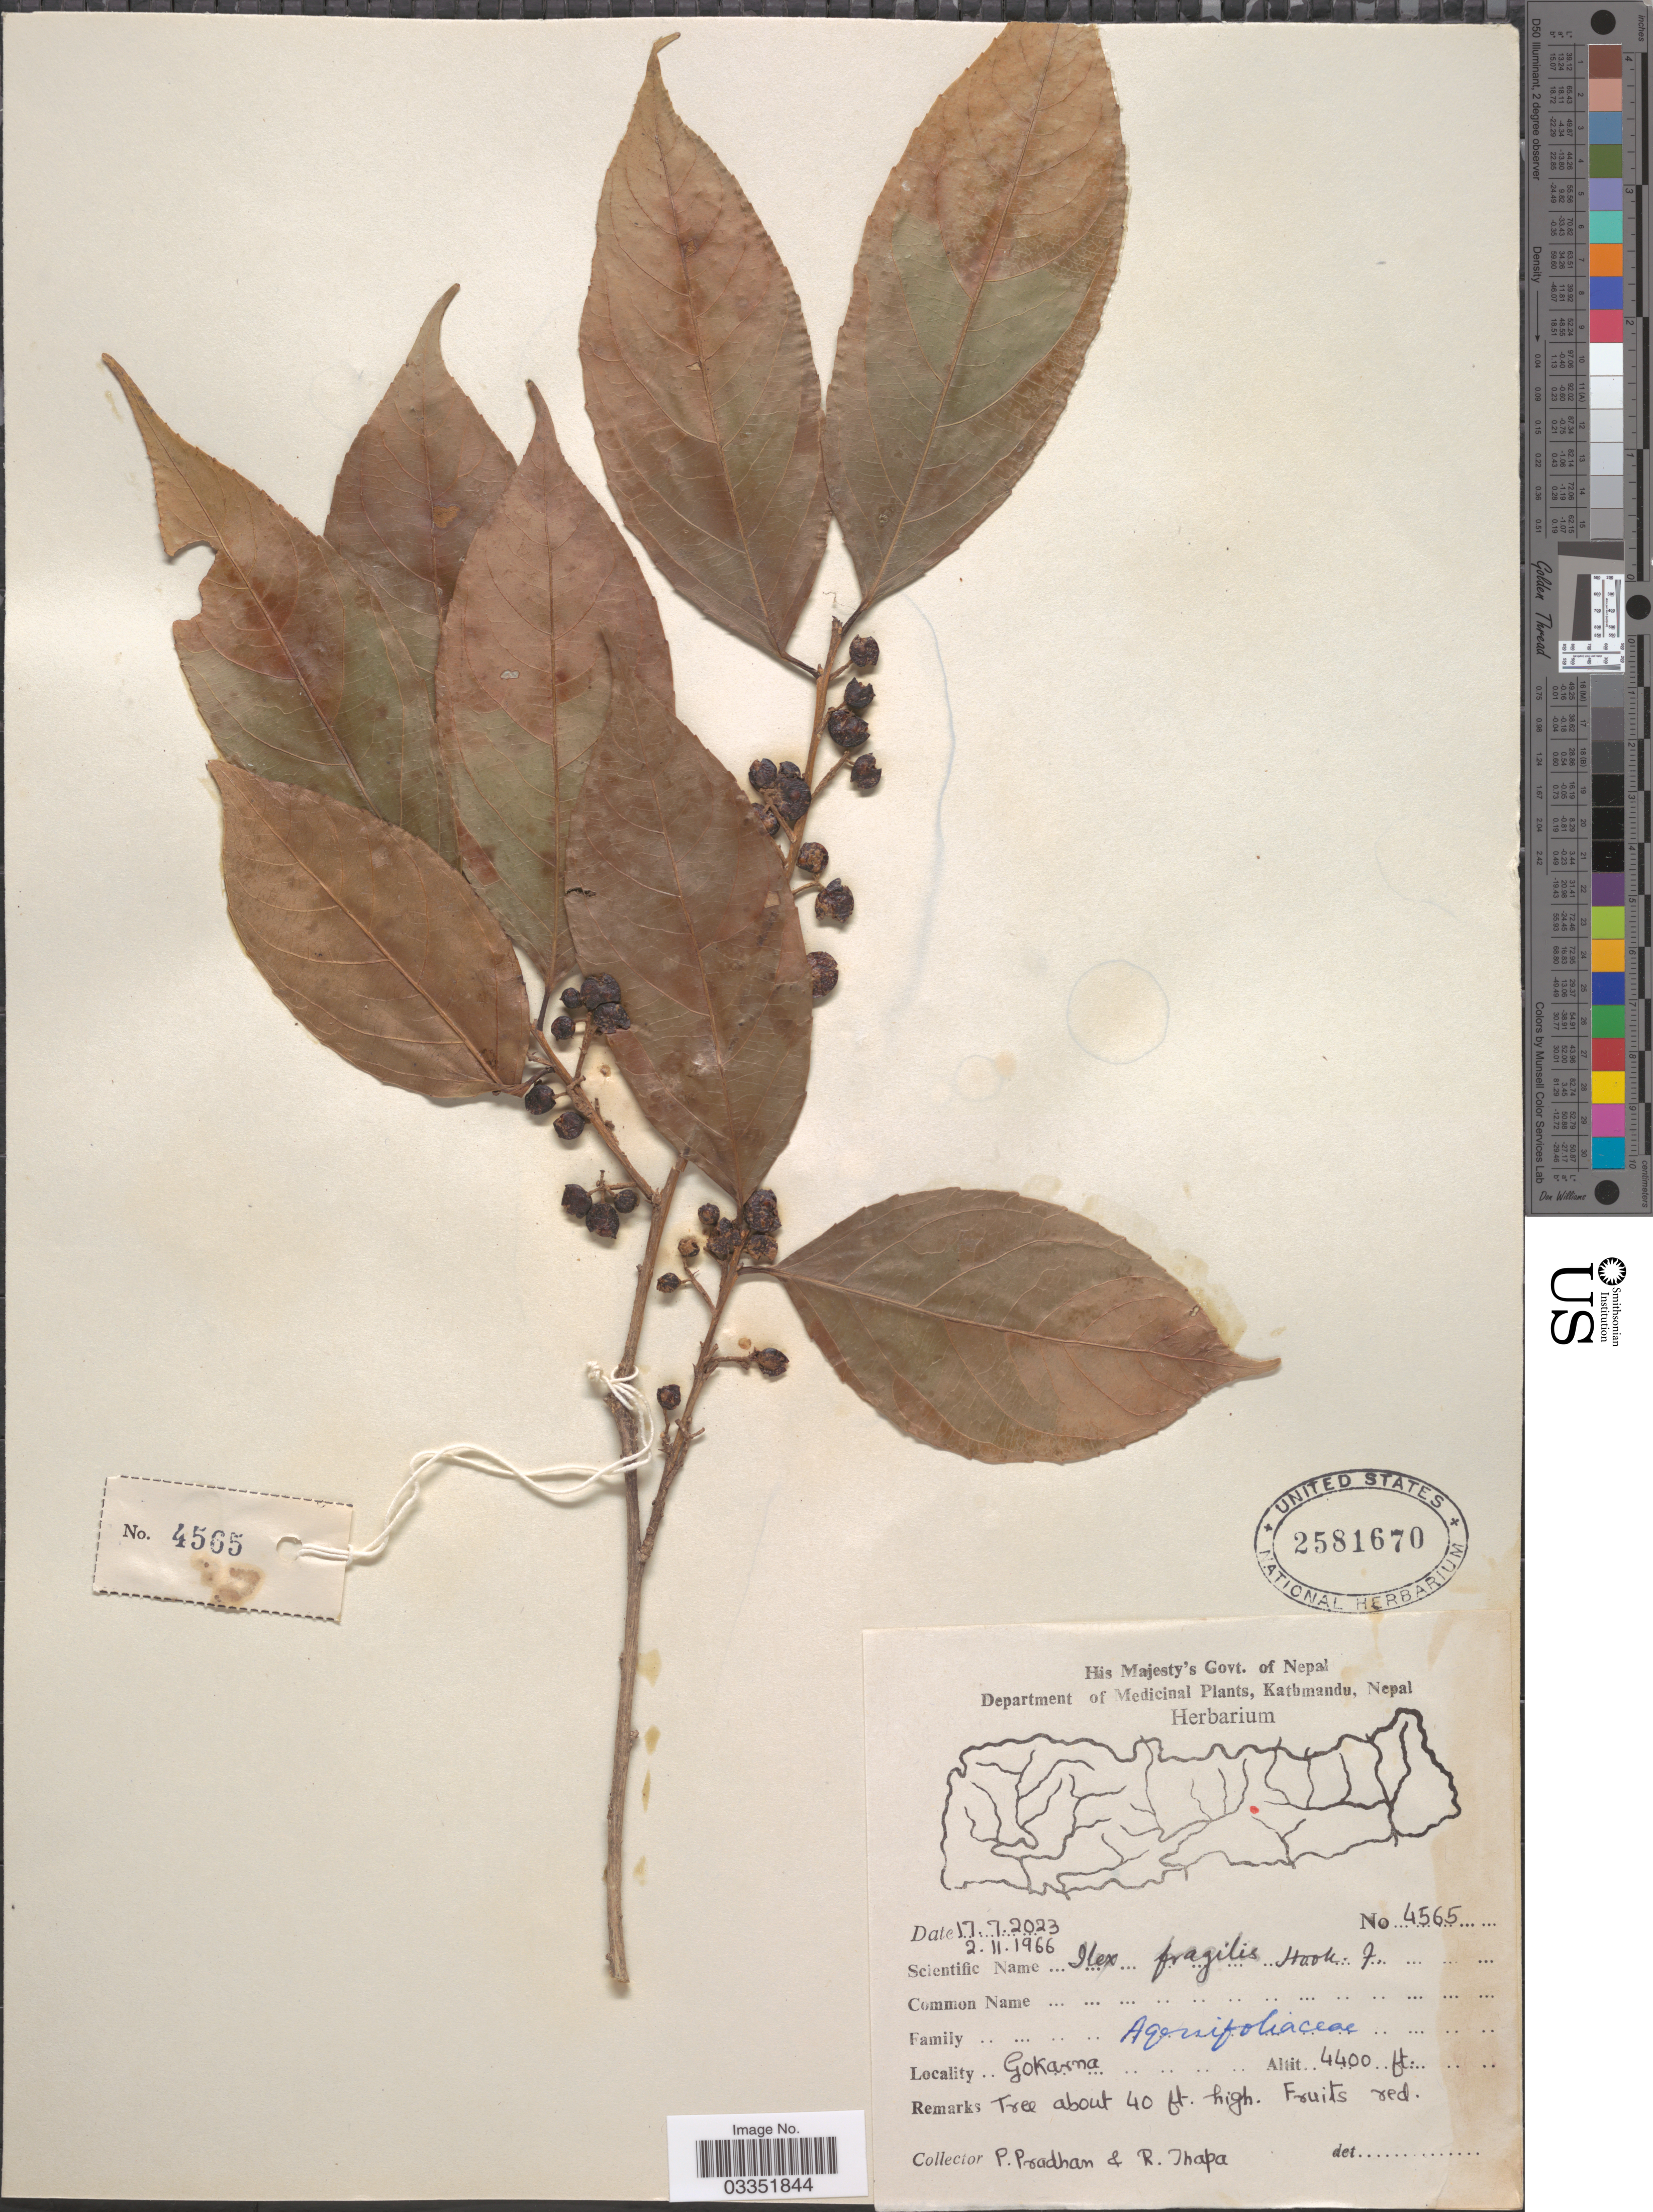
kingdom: Plantae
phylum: Tracheophyta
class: Magnoliopsida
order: Aquifoliales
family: Aquifoliaceae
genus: Ilex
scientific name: Ilex fragilis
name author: Hook. f.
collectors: P. Pradhan & R. Thapa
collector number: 4565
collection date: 1966-11-02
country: Nepal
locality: Gokarna.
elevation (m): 1341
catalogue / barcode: US 2581670